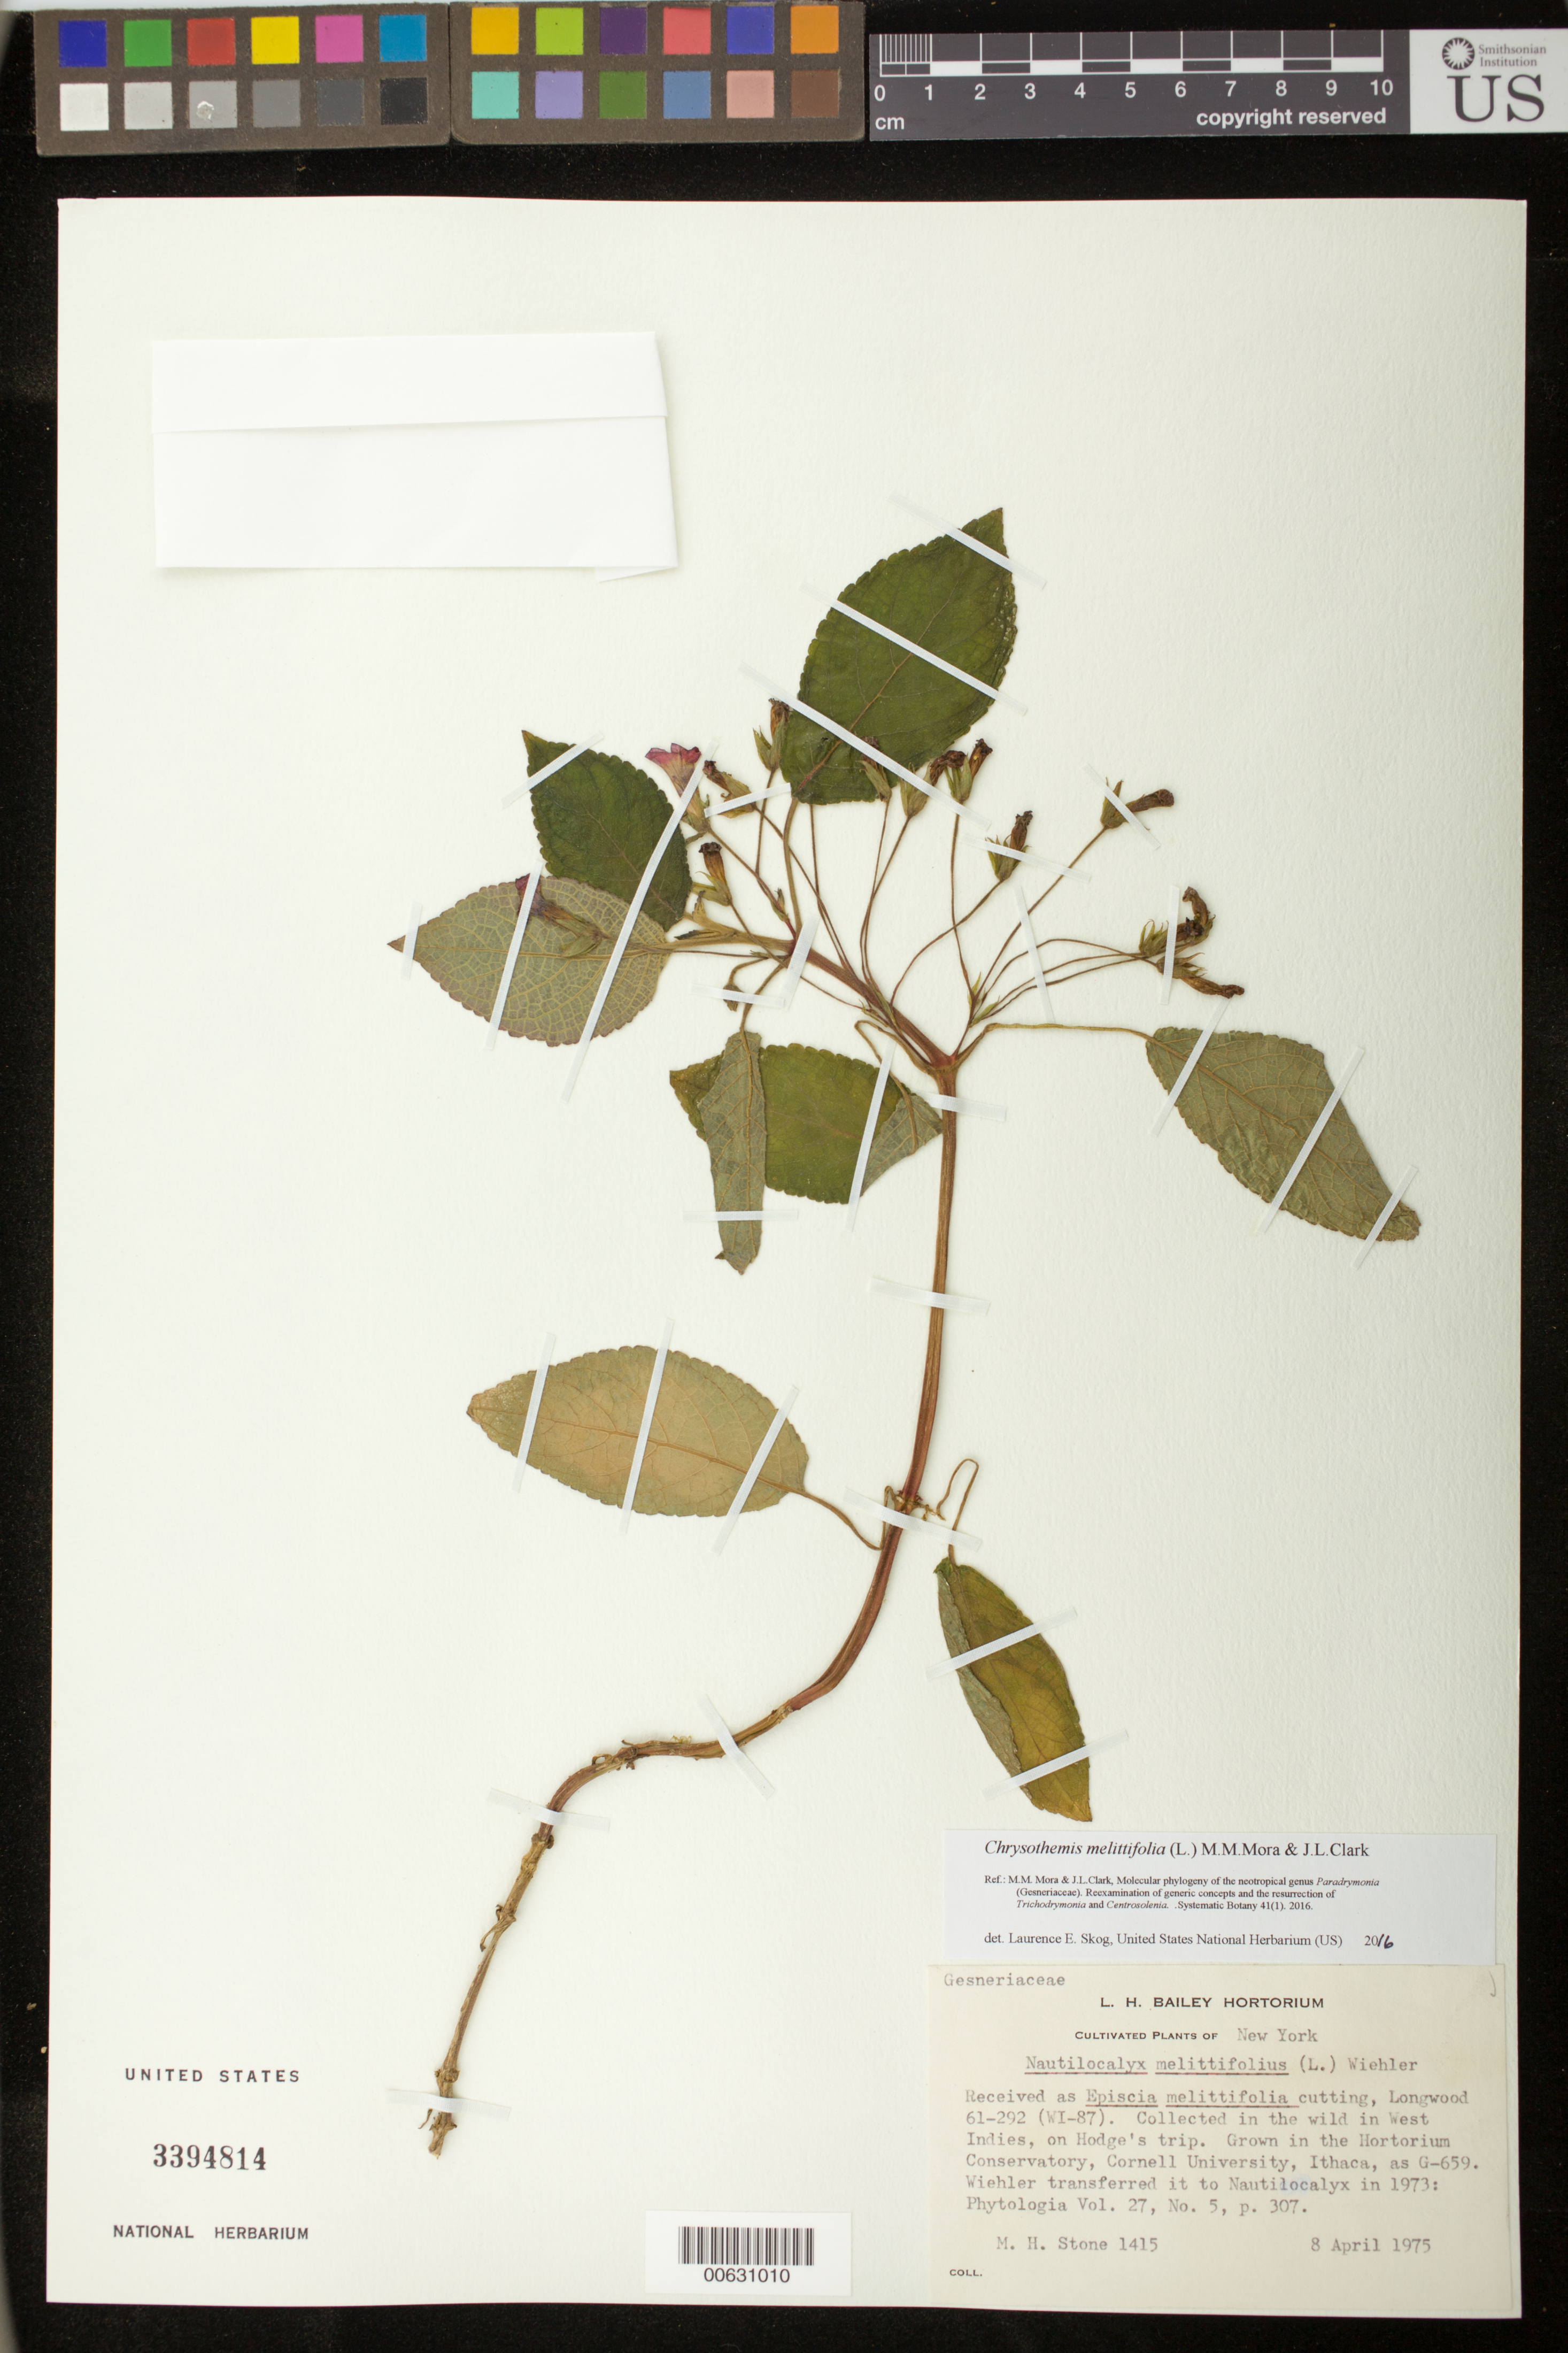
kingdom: Plantae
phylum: Tracheophyta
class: Magnoliopsida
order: Lamiales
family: Gesneriaceae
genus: Chrysothemis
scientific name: Chrysothemis melittifolia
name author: (L.) M.M. Mora & J.L. Clark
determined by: Skog, Laurence E.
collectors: M. Stone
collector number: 1415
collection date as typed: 08 Apr 1975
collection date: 1975-04-08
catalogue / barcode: US 3394814